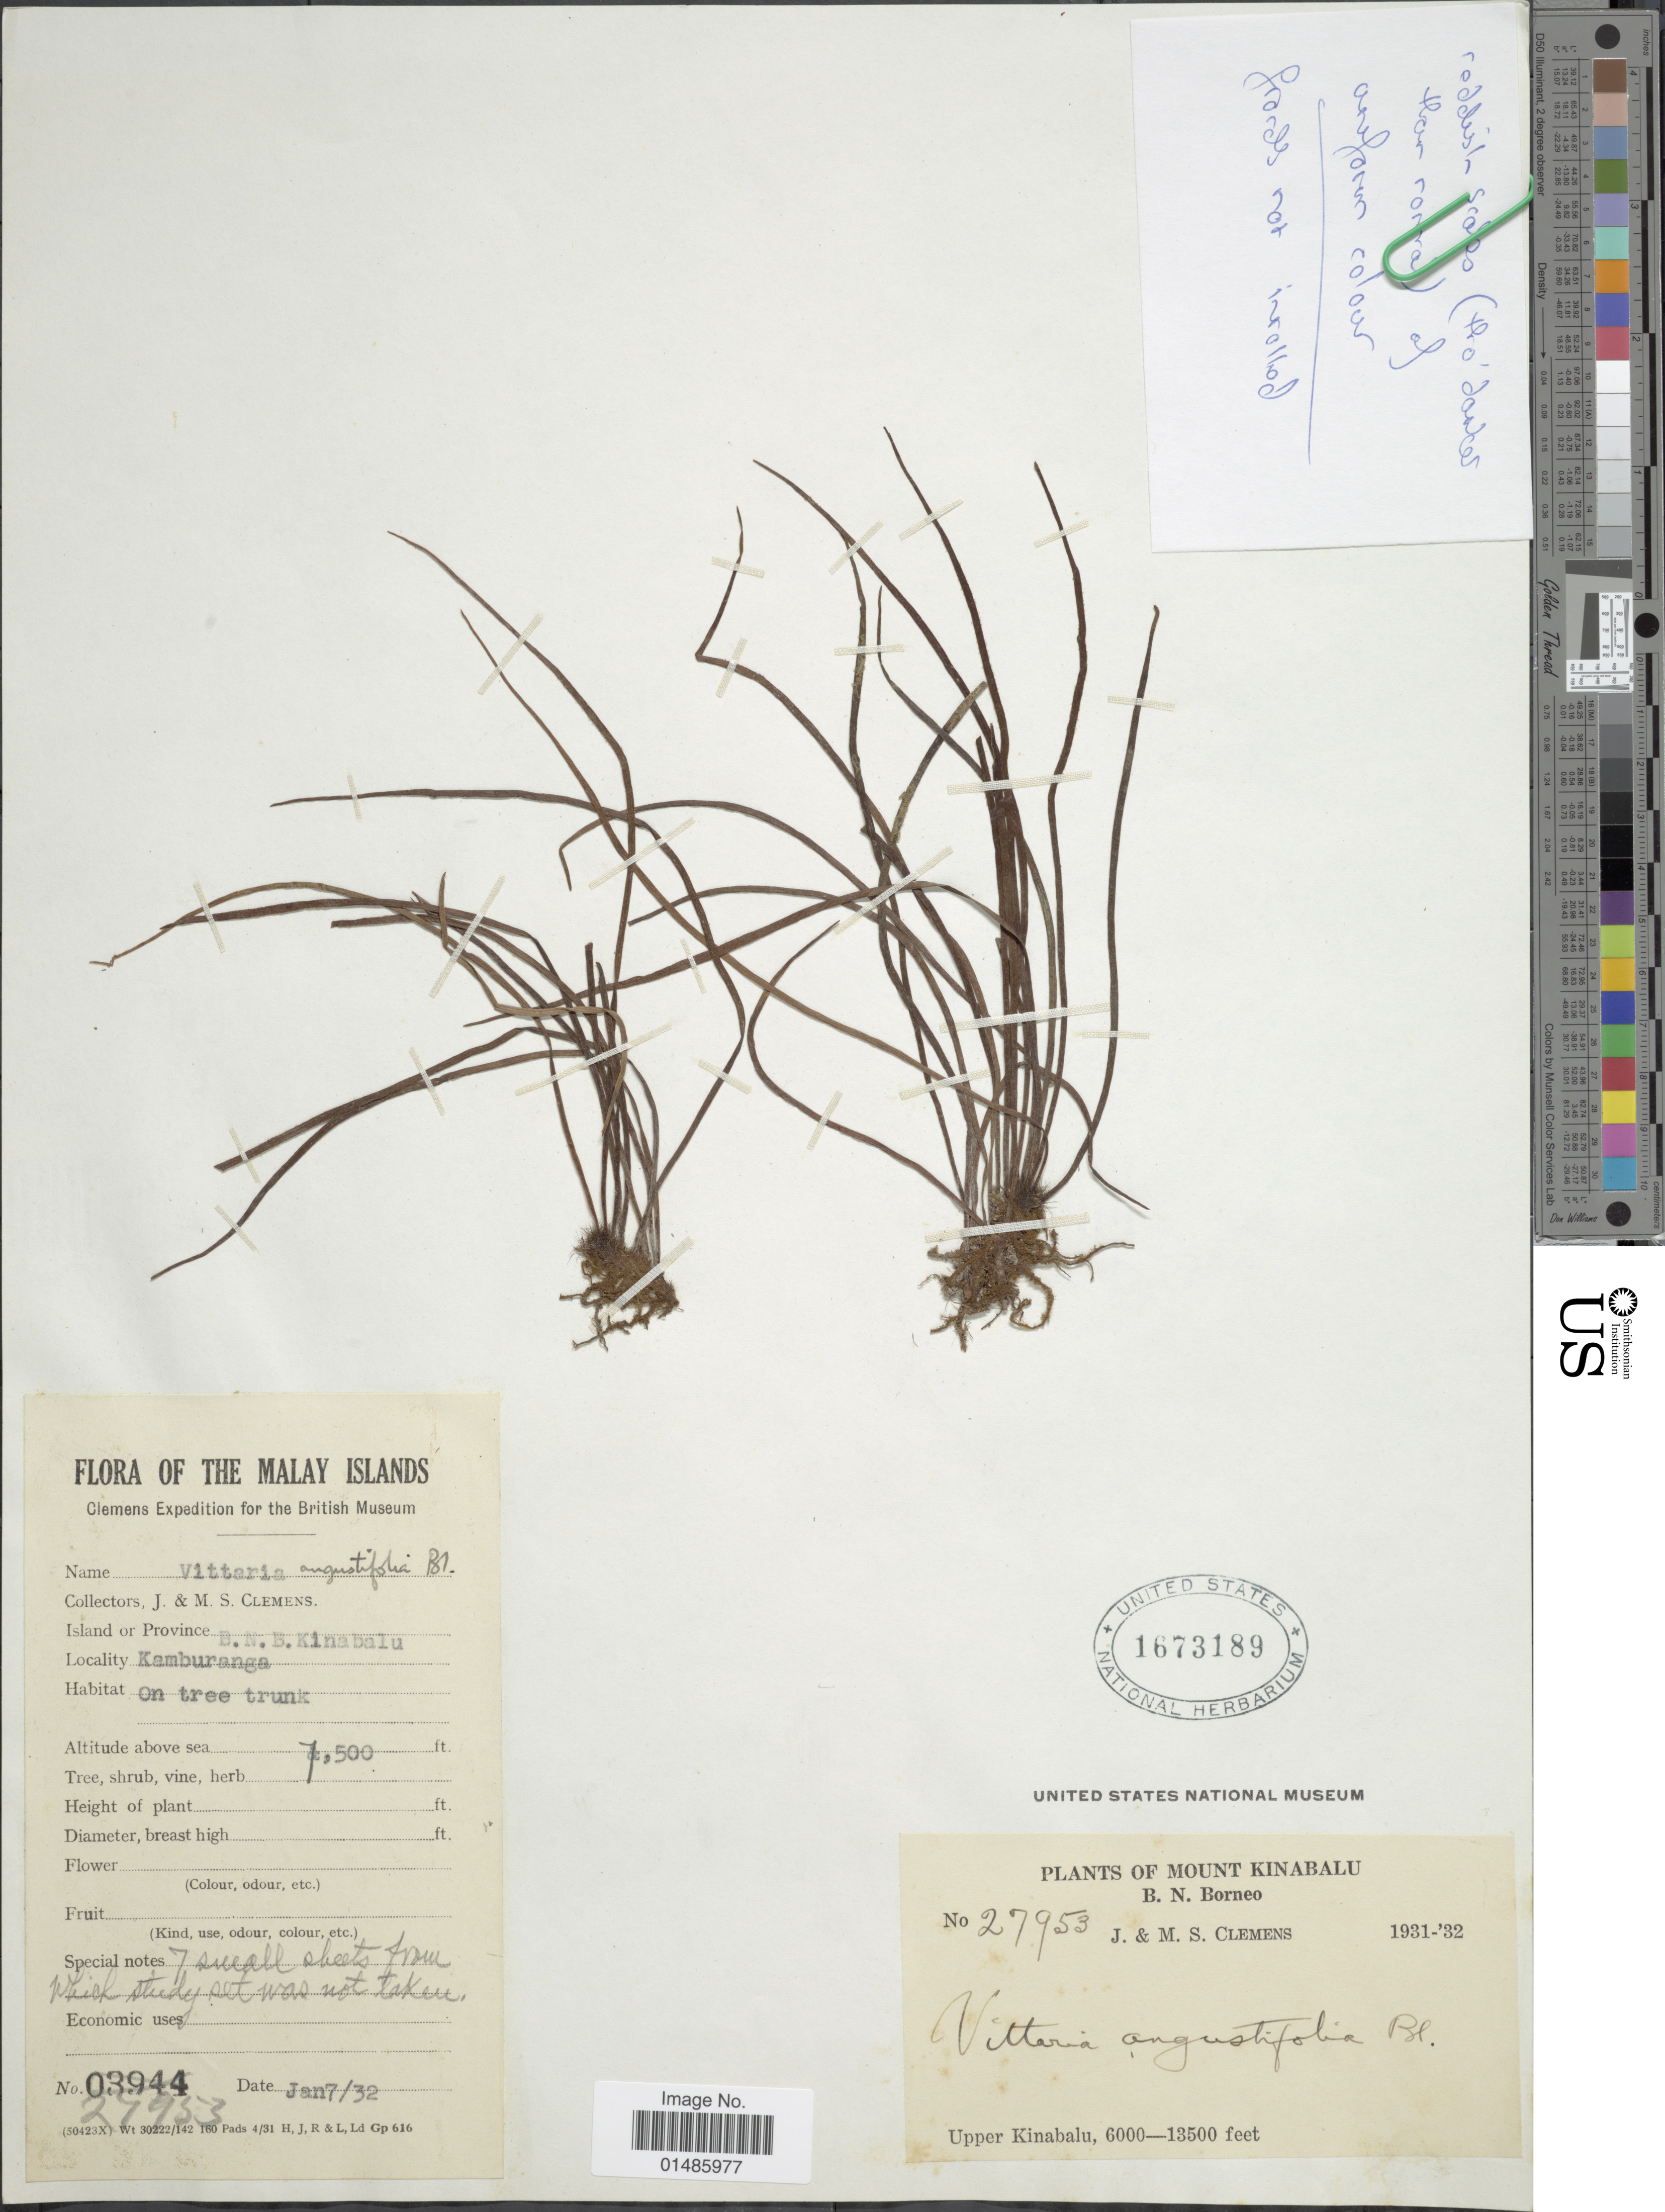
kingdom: Plantae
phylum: Tracheophyta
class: Polypodiopsida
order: Polypodiales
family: Pteridaceae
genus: Haplopteris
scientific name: Haplopteris angustifolia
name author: (Blume) E.H. Crane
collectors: J. Clemens & M. S. Clemens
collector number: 27953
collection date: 1932-01-07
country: Malaysia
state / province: Sabah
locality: Mount Kinabalu. B.N. Borneo. Upper Kinabalu. Kamburanga,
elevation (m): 1829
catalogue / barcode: US 1673189